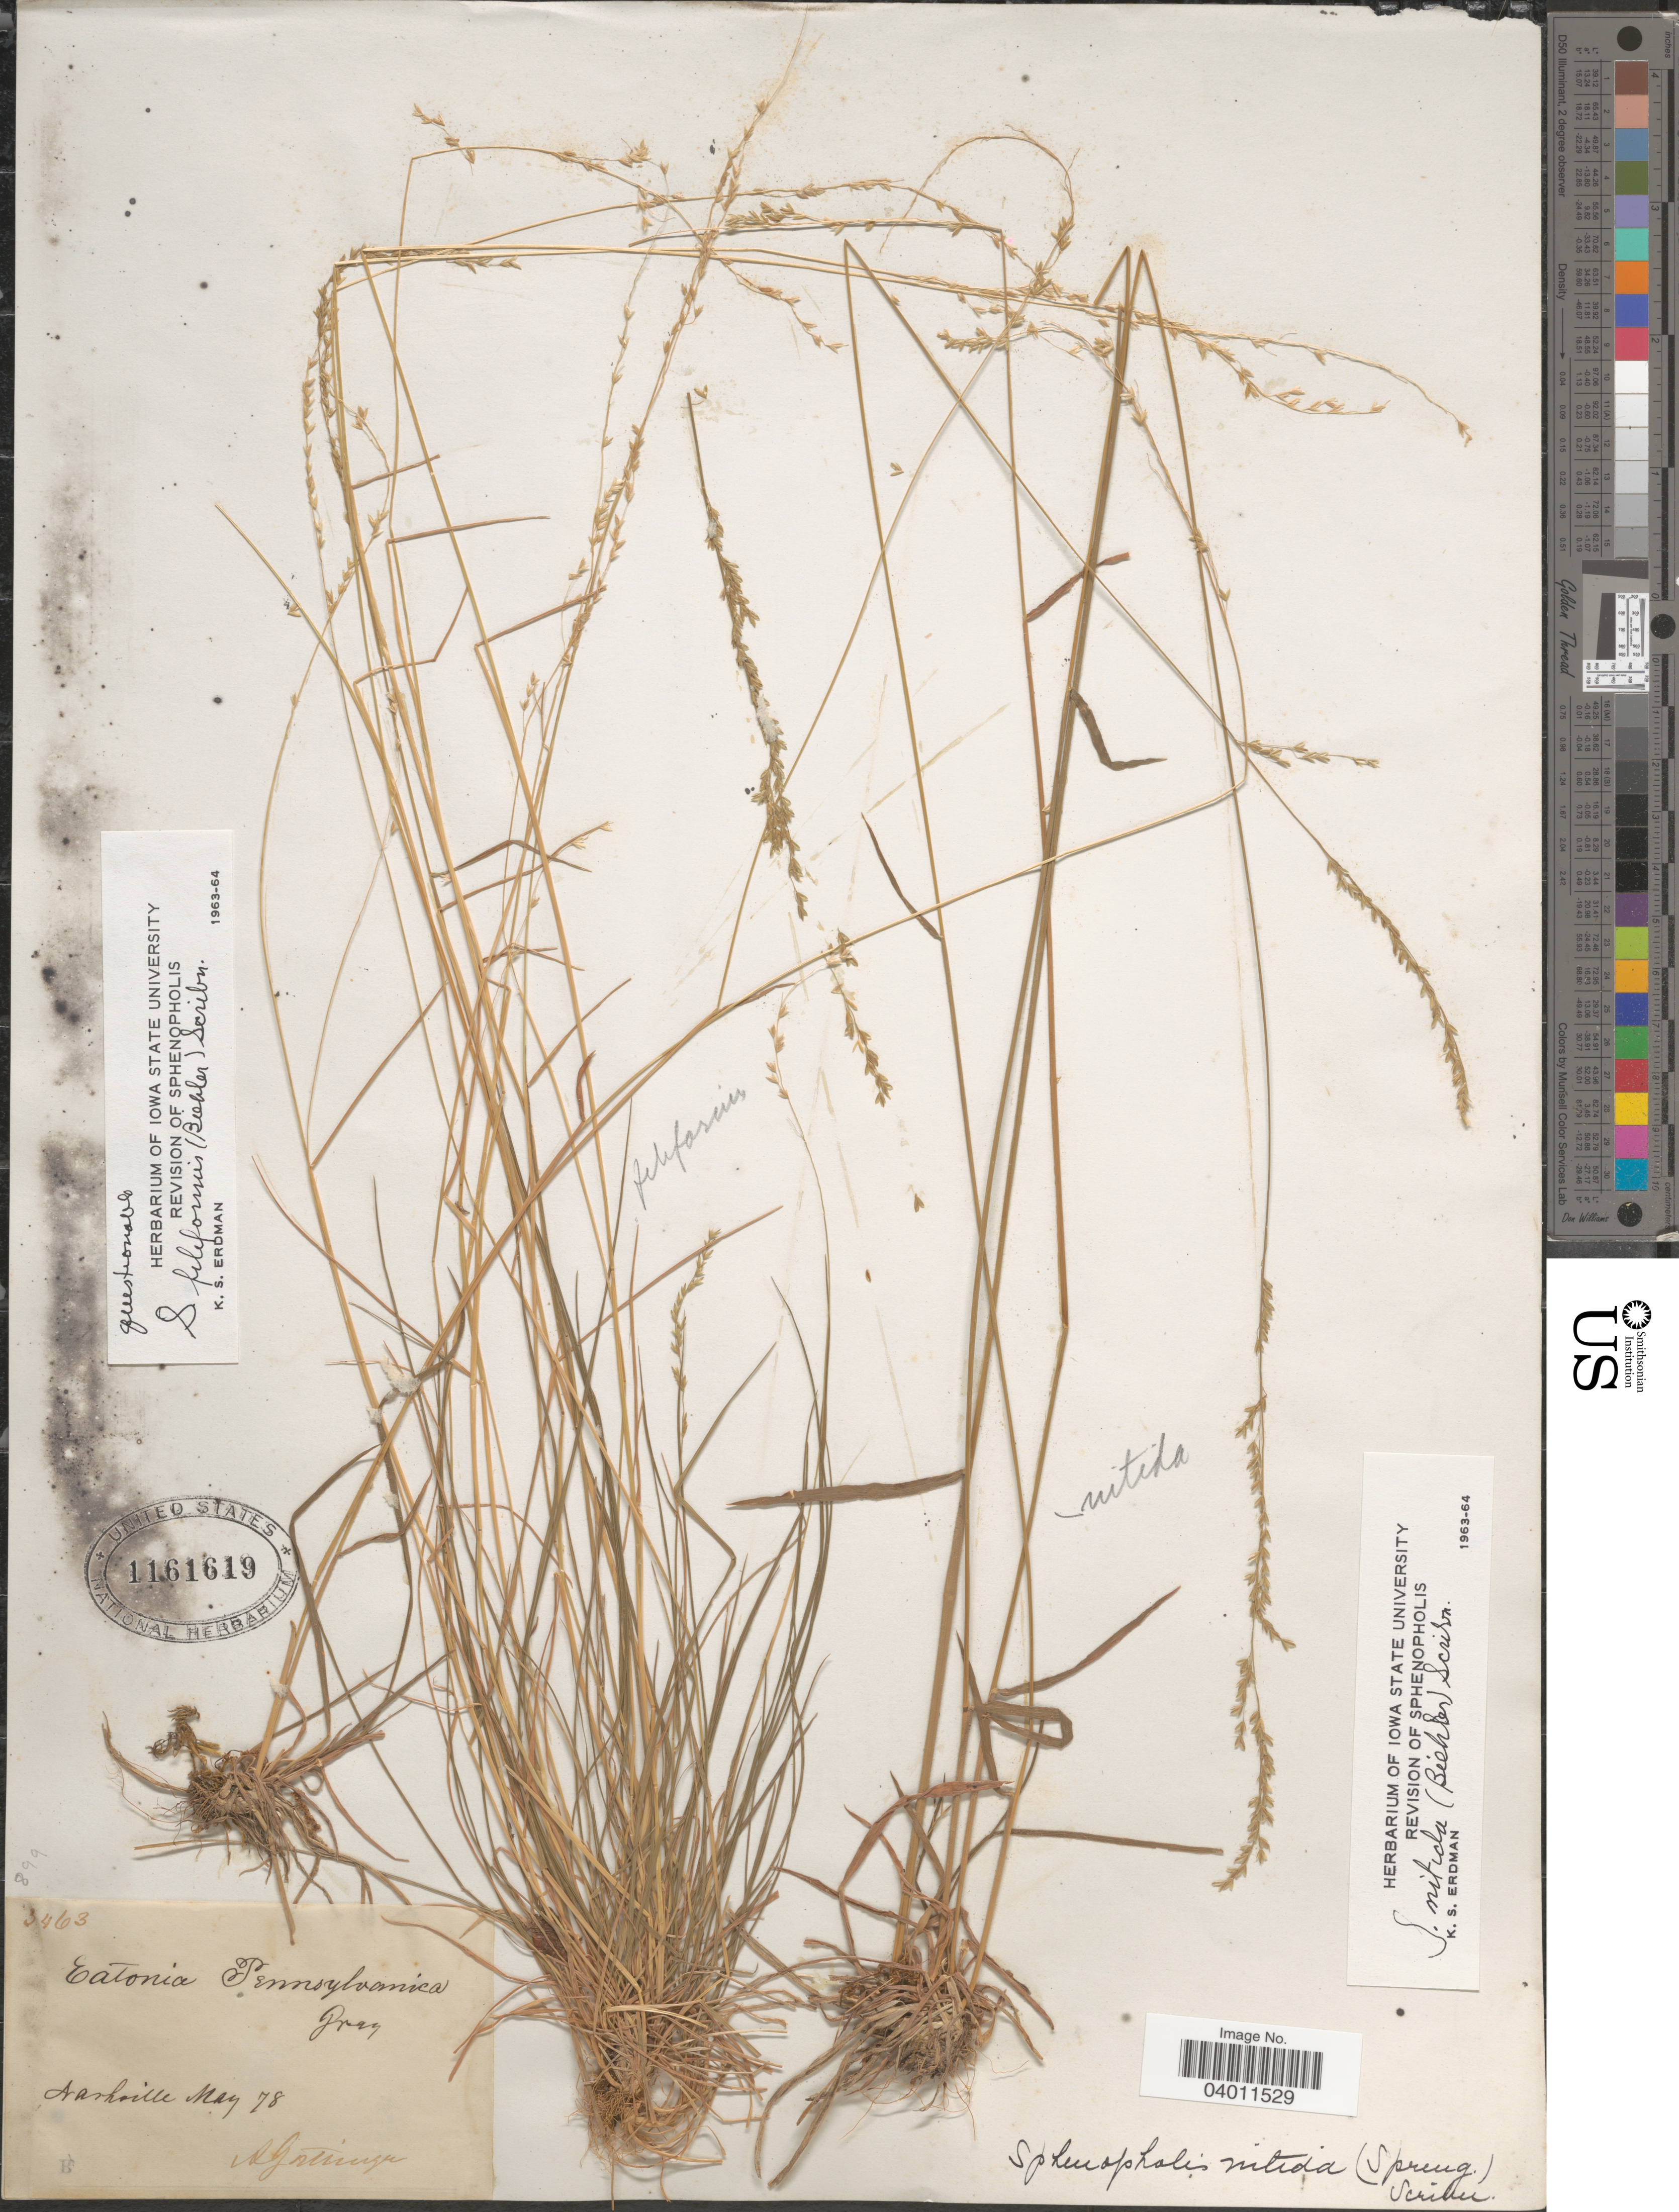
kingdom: Plantae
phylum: Tracheophyta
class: Liliopsida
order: Poales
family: Poaceae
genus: Sphenopholis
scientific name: Sphenopholis nitida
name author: (Biehler) Scribn.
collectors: A. Gattinger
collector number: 3463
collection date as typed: Transcribed d/m/y: /5/78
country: United States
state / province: Tennessee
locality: Nashville.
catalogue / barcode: US 1161619